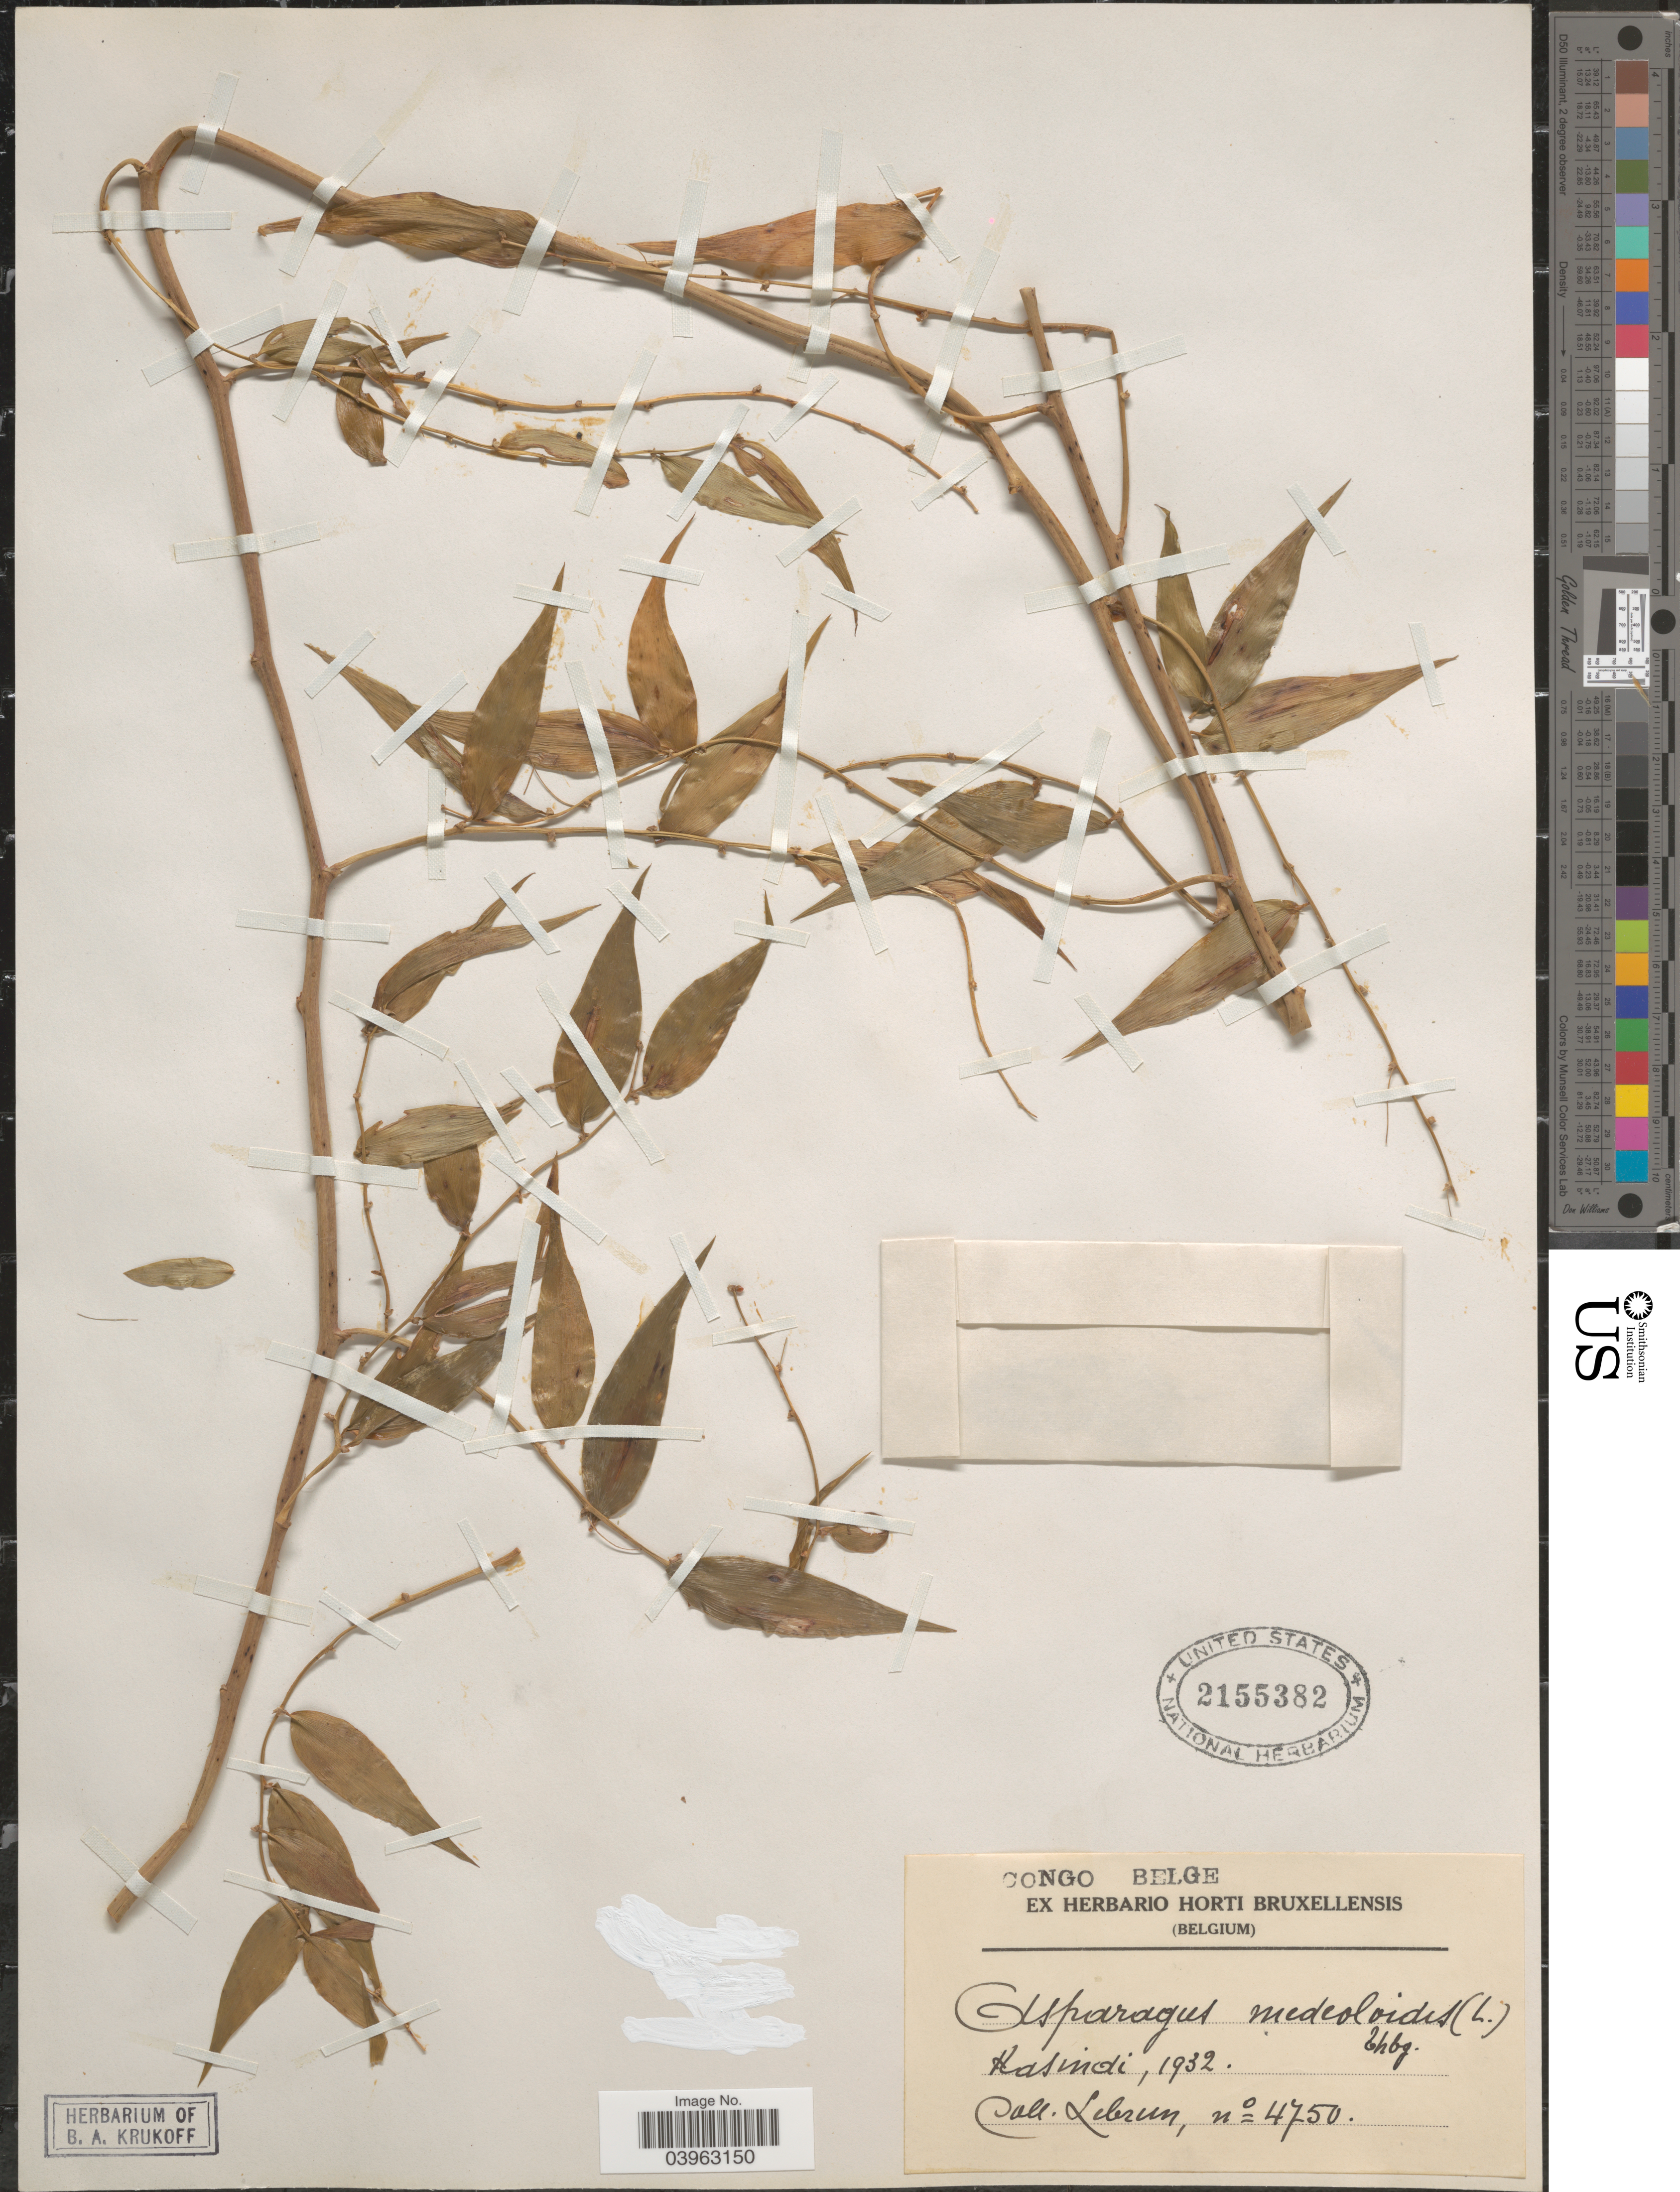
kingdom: Plantae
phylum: Tracheophyta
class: Liliopsida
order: Asparagales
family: Asparagaceae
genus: Asparagus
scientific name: Asparagus asparagoides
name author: (L.) Druce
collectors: J.A. Lebrun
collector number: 4750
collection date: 1932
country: Congo, Democratic Republic of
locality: Congo Belge. Kasindi.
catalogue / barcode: US 2155382